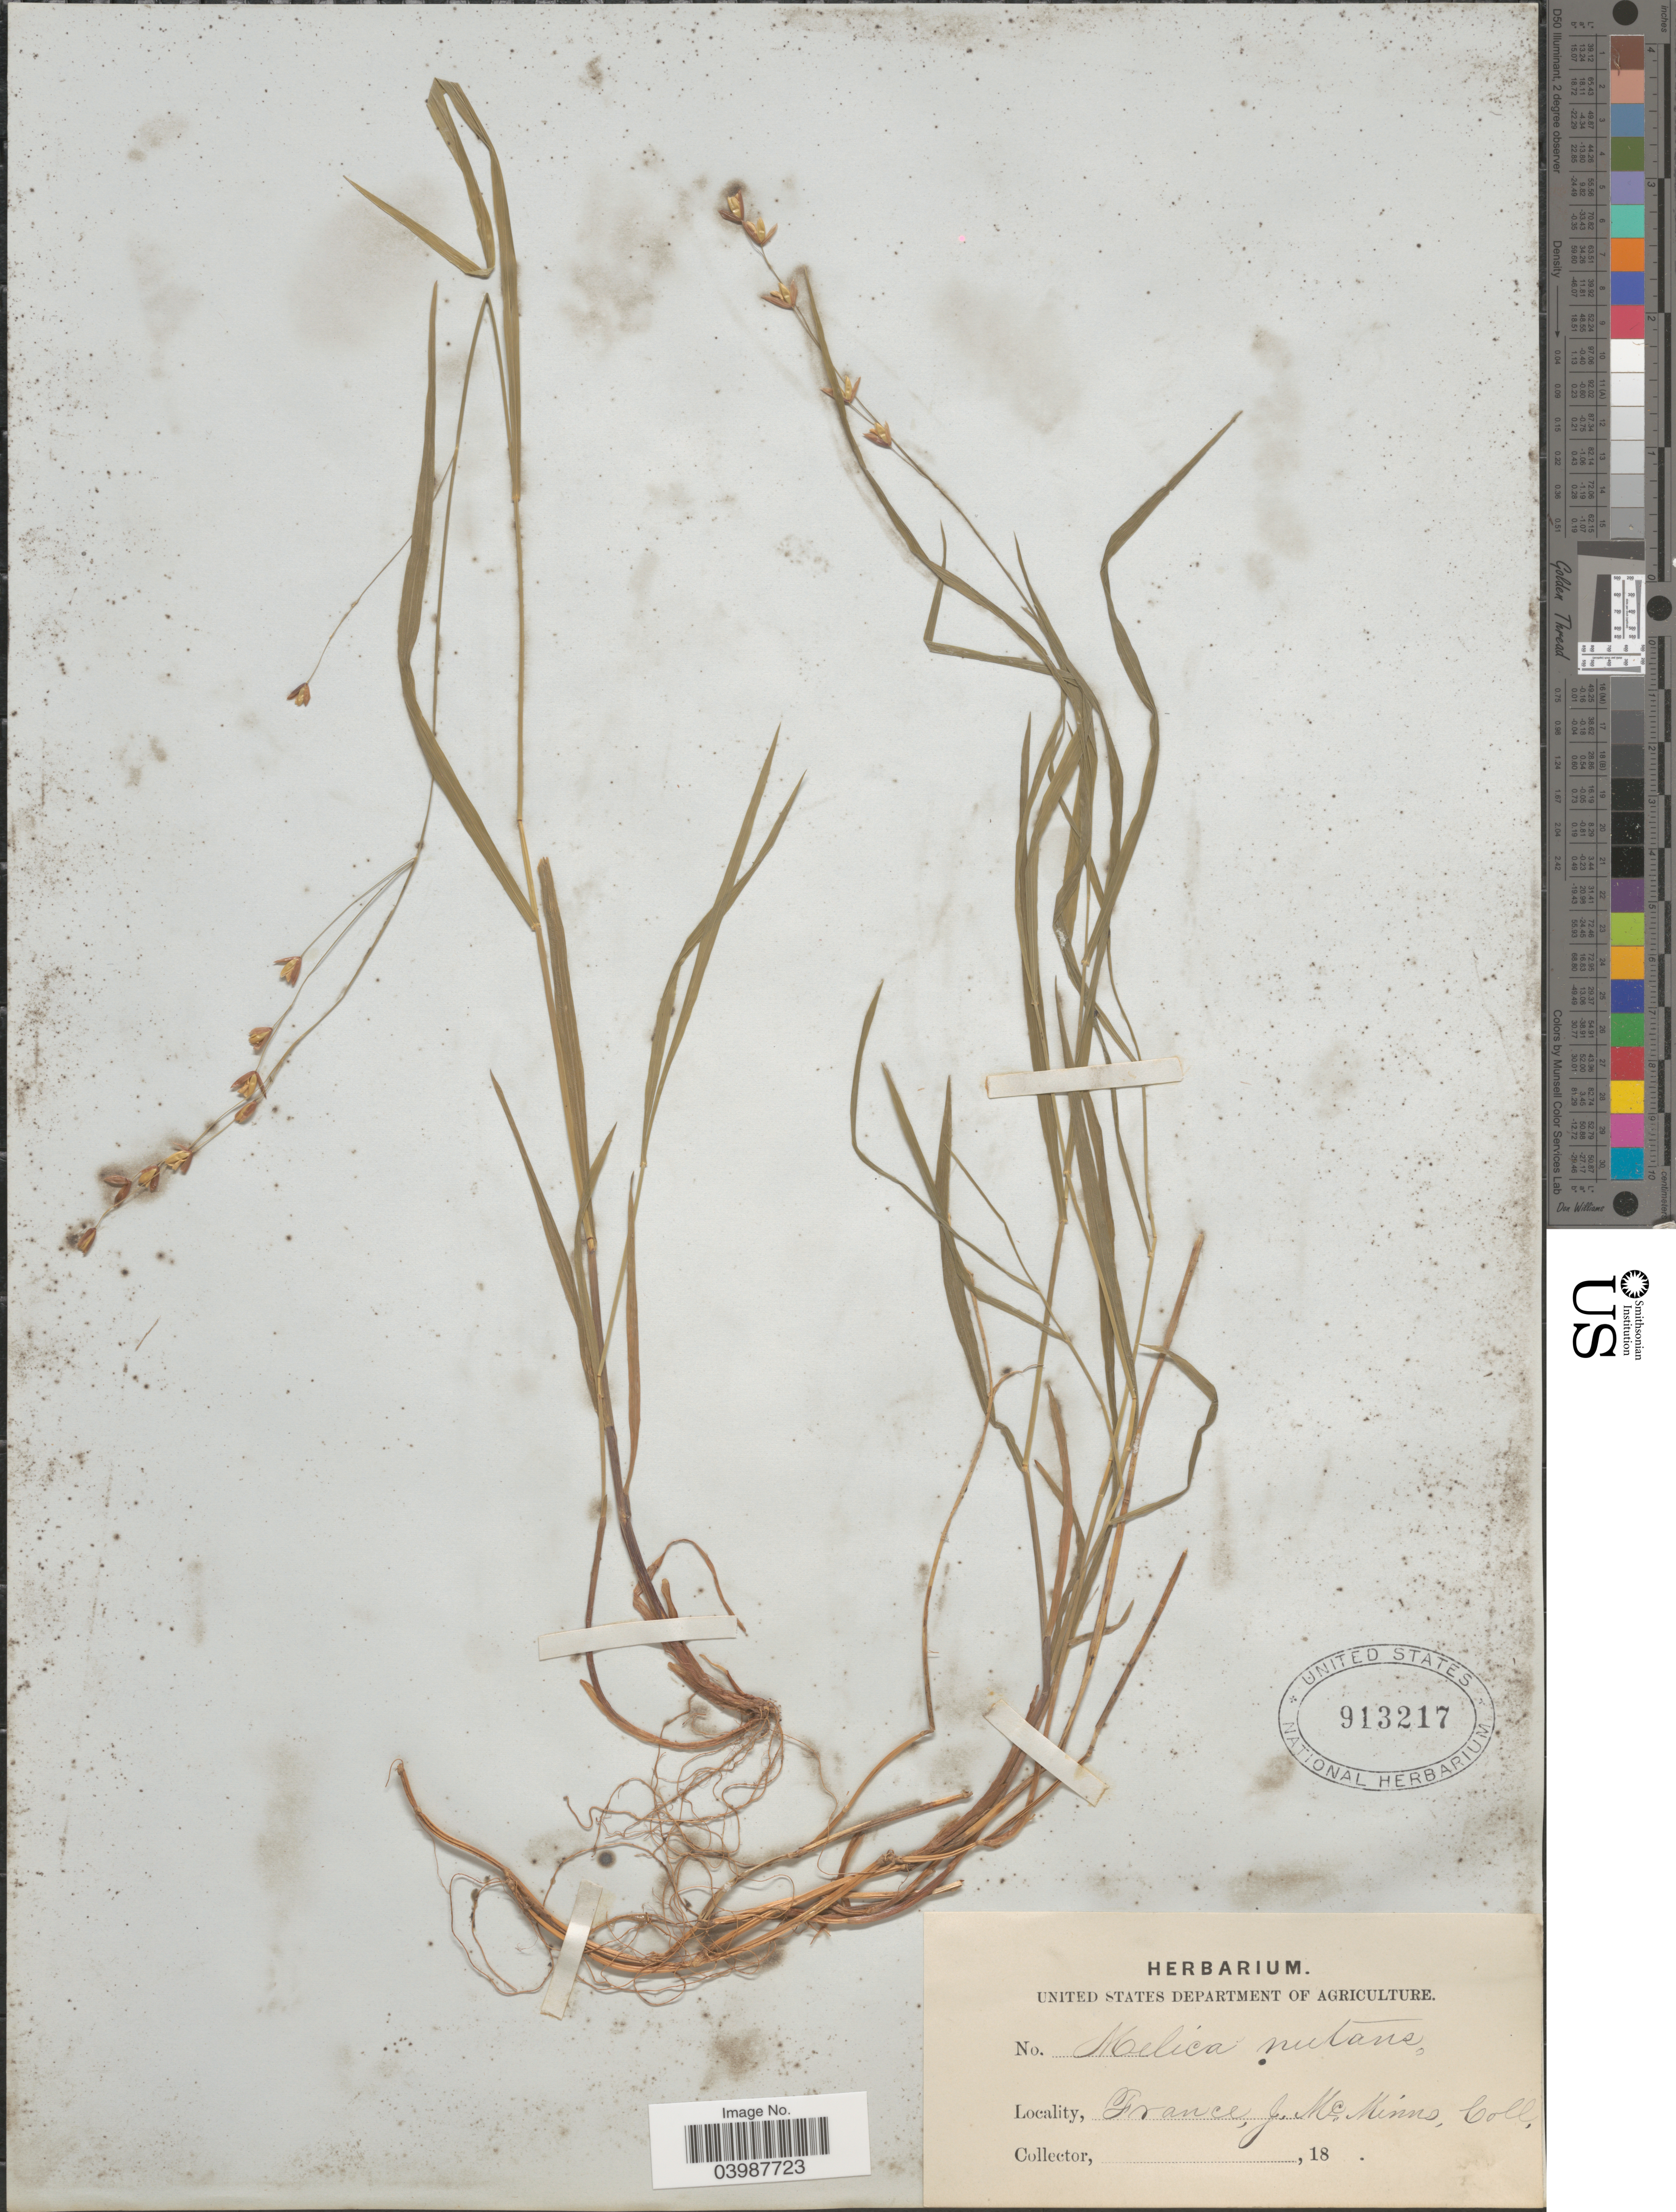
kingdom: Plantae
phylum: Tracheophyta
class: Liliopsida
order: Poales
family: Poaceae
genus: Melica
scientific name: Melica nutans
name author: L.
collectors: J. McMinn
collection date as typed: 18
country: France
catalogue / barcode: US 913217